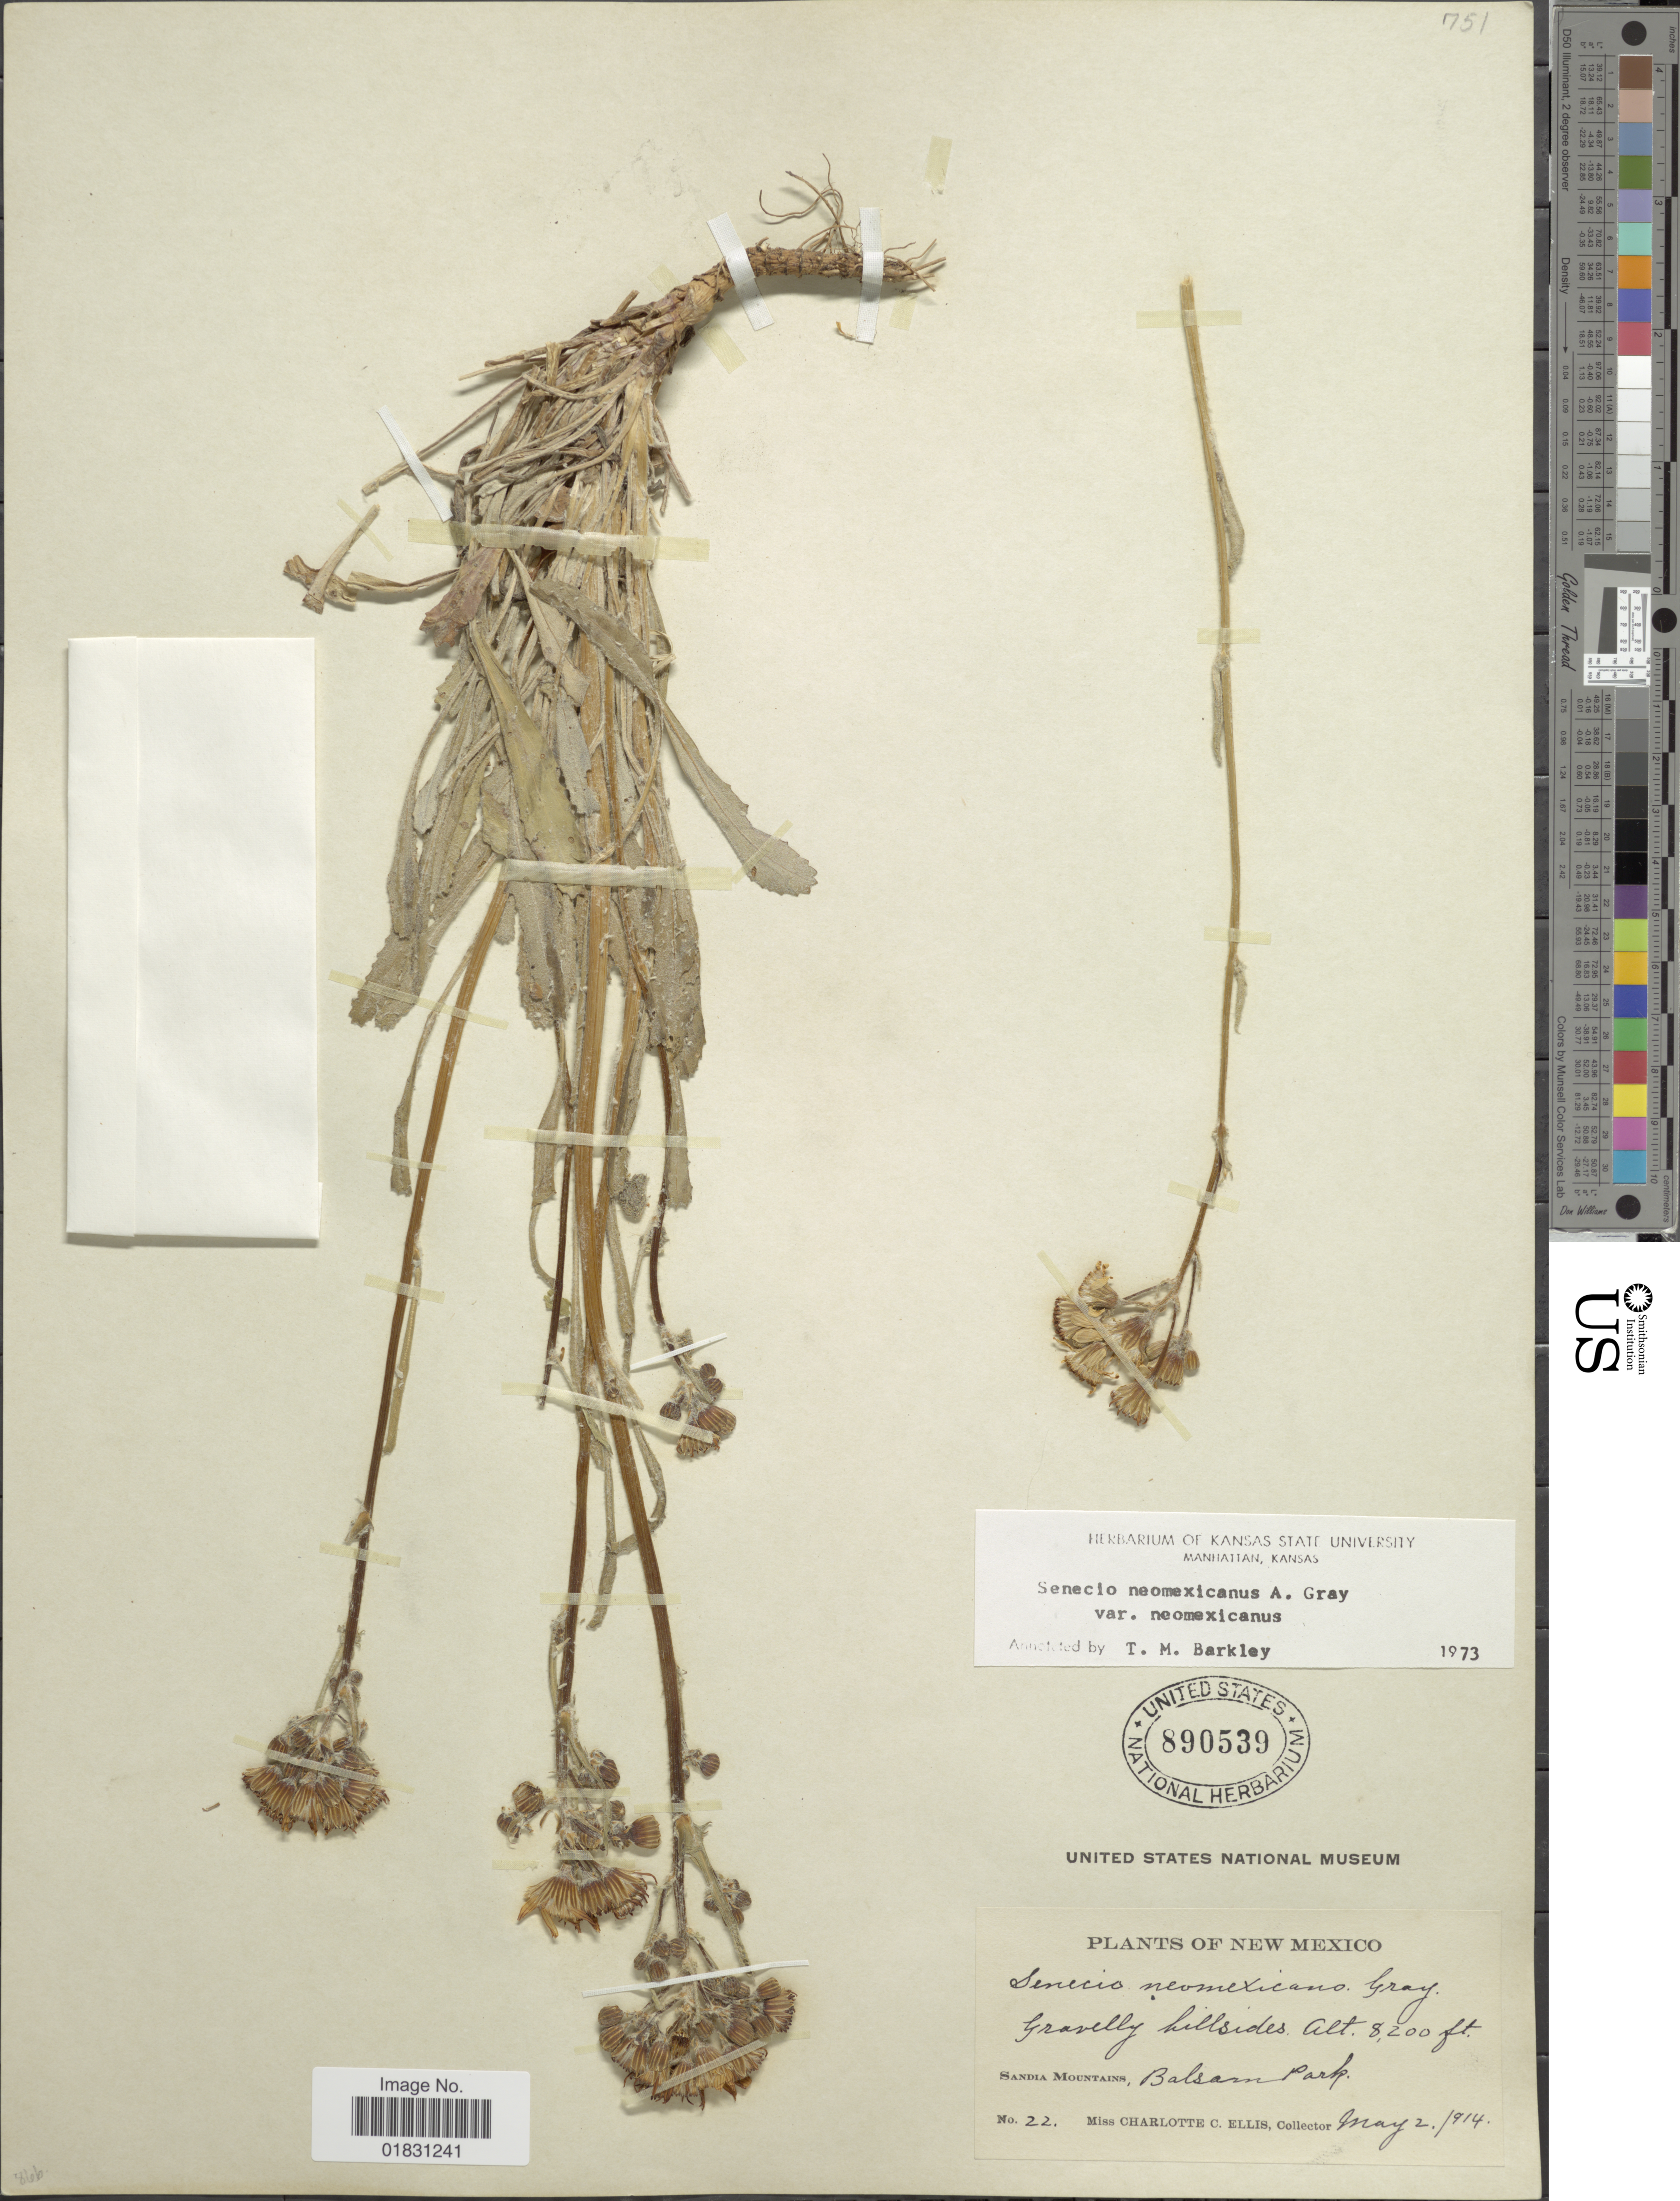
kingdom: Plantae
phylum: Tracheophyta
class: Magnoliopsida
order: Asterales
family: Asteraceae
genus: Packera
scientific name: Packera neomexicana var. neomexicana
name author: (A. Gray) W.A. Weber & Á. Löve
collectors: C. C. Ellis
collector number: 22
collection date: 1914-05-02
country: United States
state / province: New Mexico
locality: Gravelly hillsides, Sandia Mountains, Balsam Park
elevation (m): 2499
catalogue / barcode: US 890539